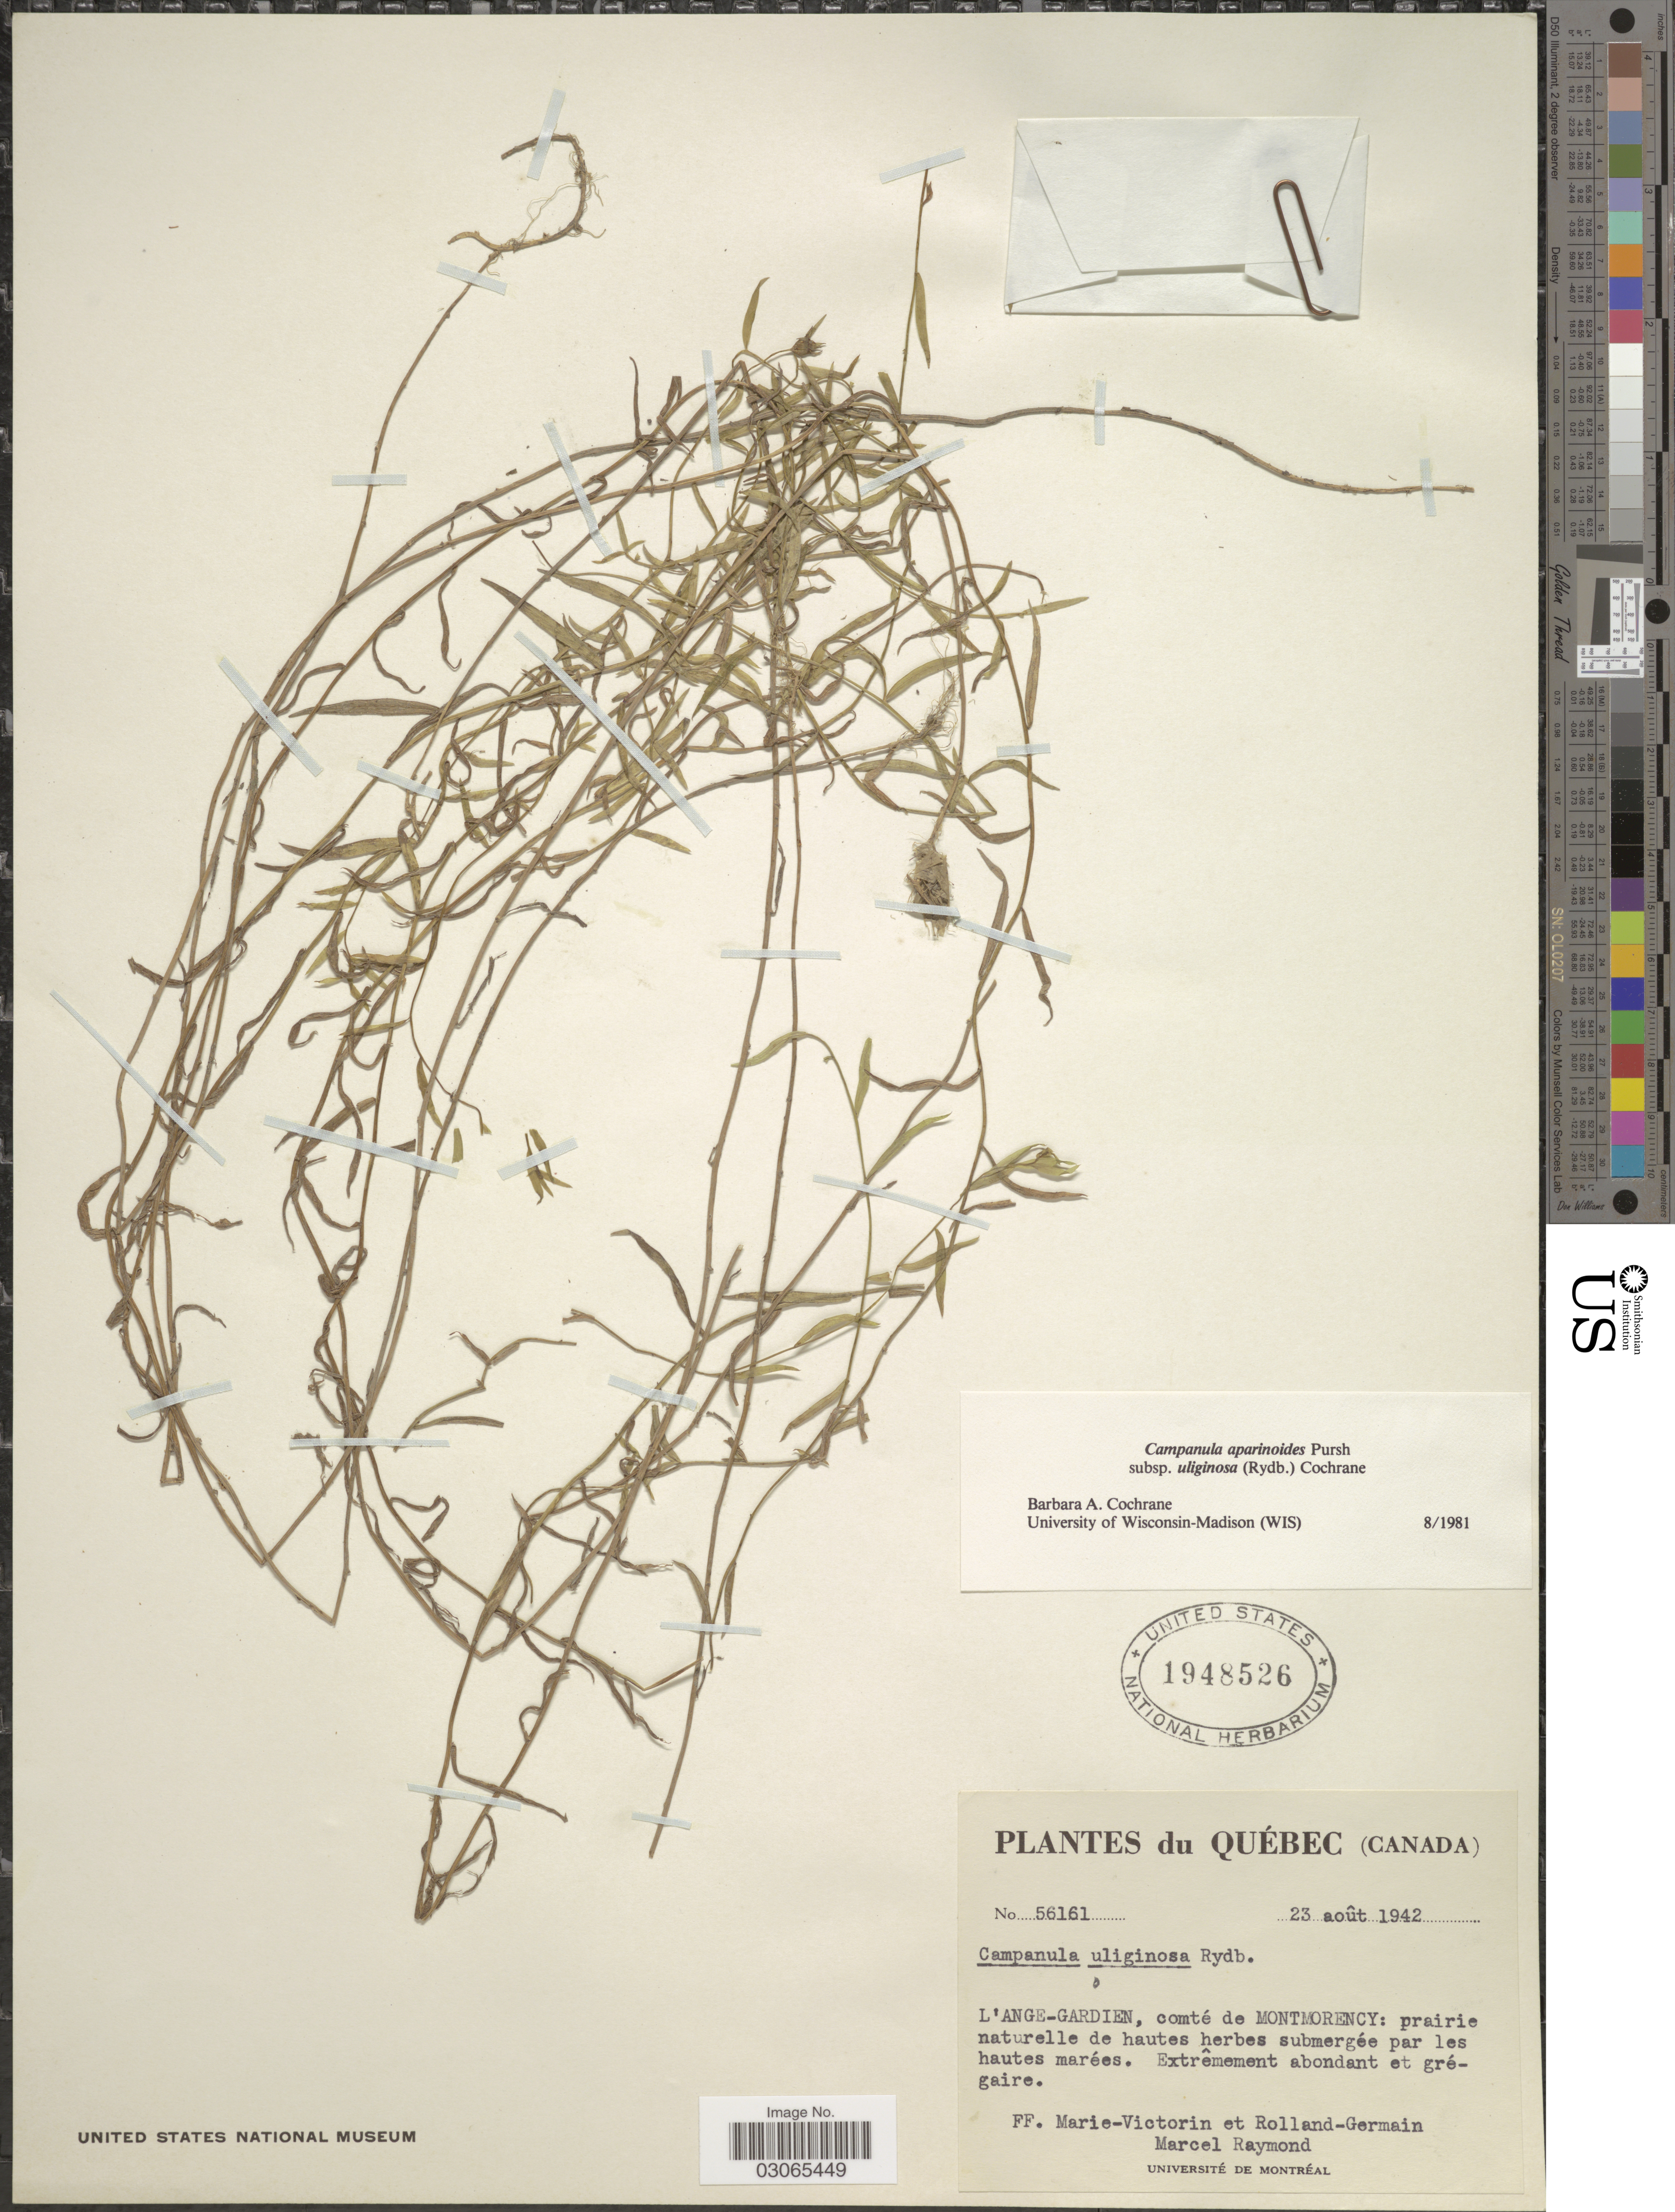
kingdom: Plantae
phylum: Tracheophyta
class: Magnoliopsida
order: Asterales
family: Campanulaceae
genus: Campanula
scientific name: Campanula aparinoides var. uliginosa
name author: (Rydb.) Gleason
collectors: F. Marie-Victorin, Rolland-Germain & M. Raymond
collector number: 56161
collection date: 1942-08-23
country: Canada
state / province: Quebec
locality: L'Ange-Gardien, comté de Montmorency: prairie naturelle de hautes herbes submergée par les hautes marées.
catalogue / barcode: US 1948526